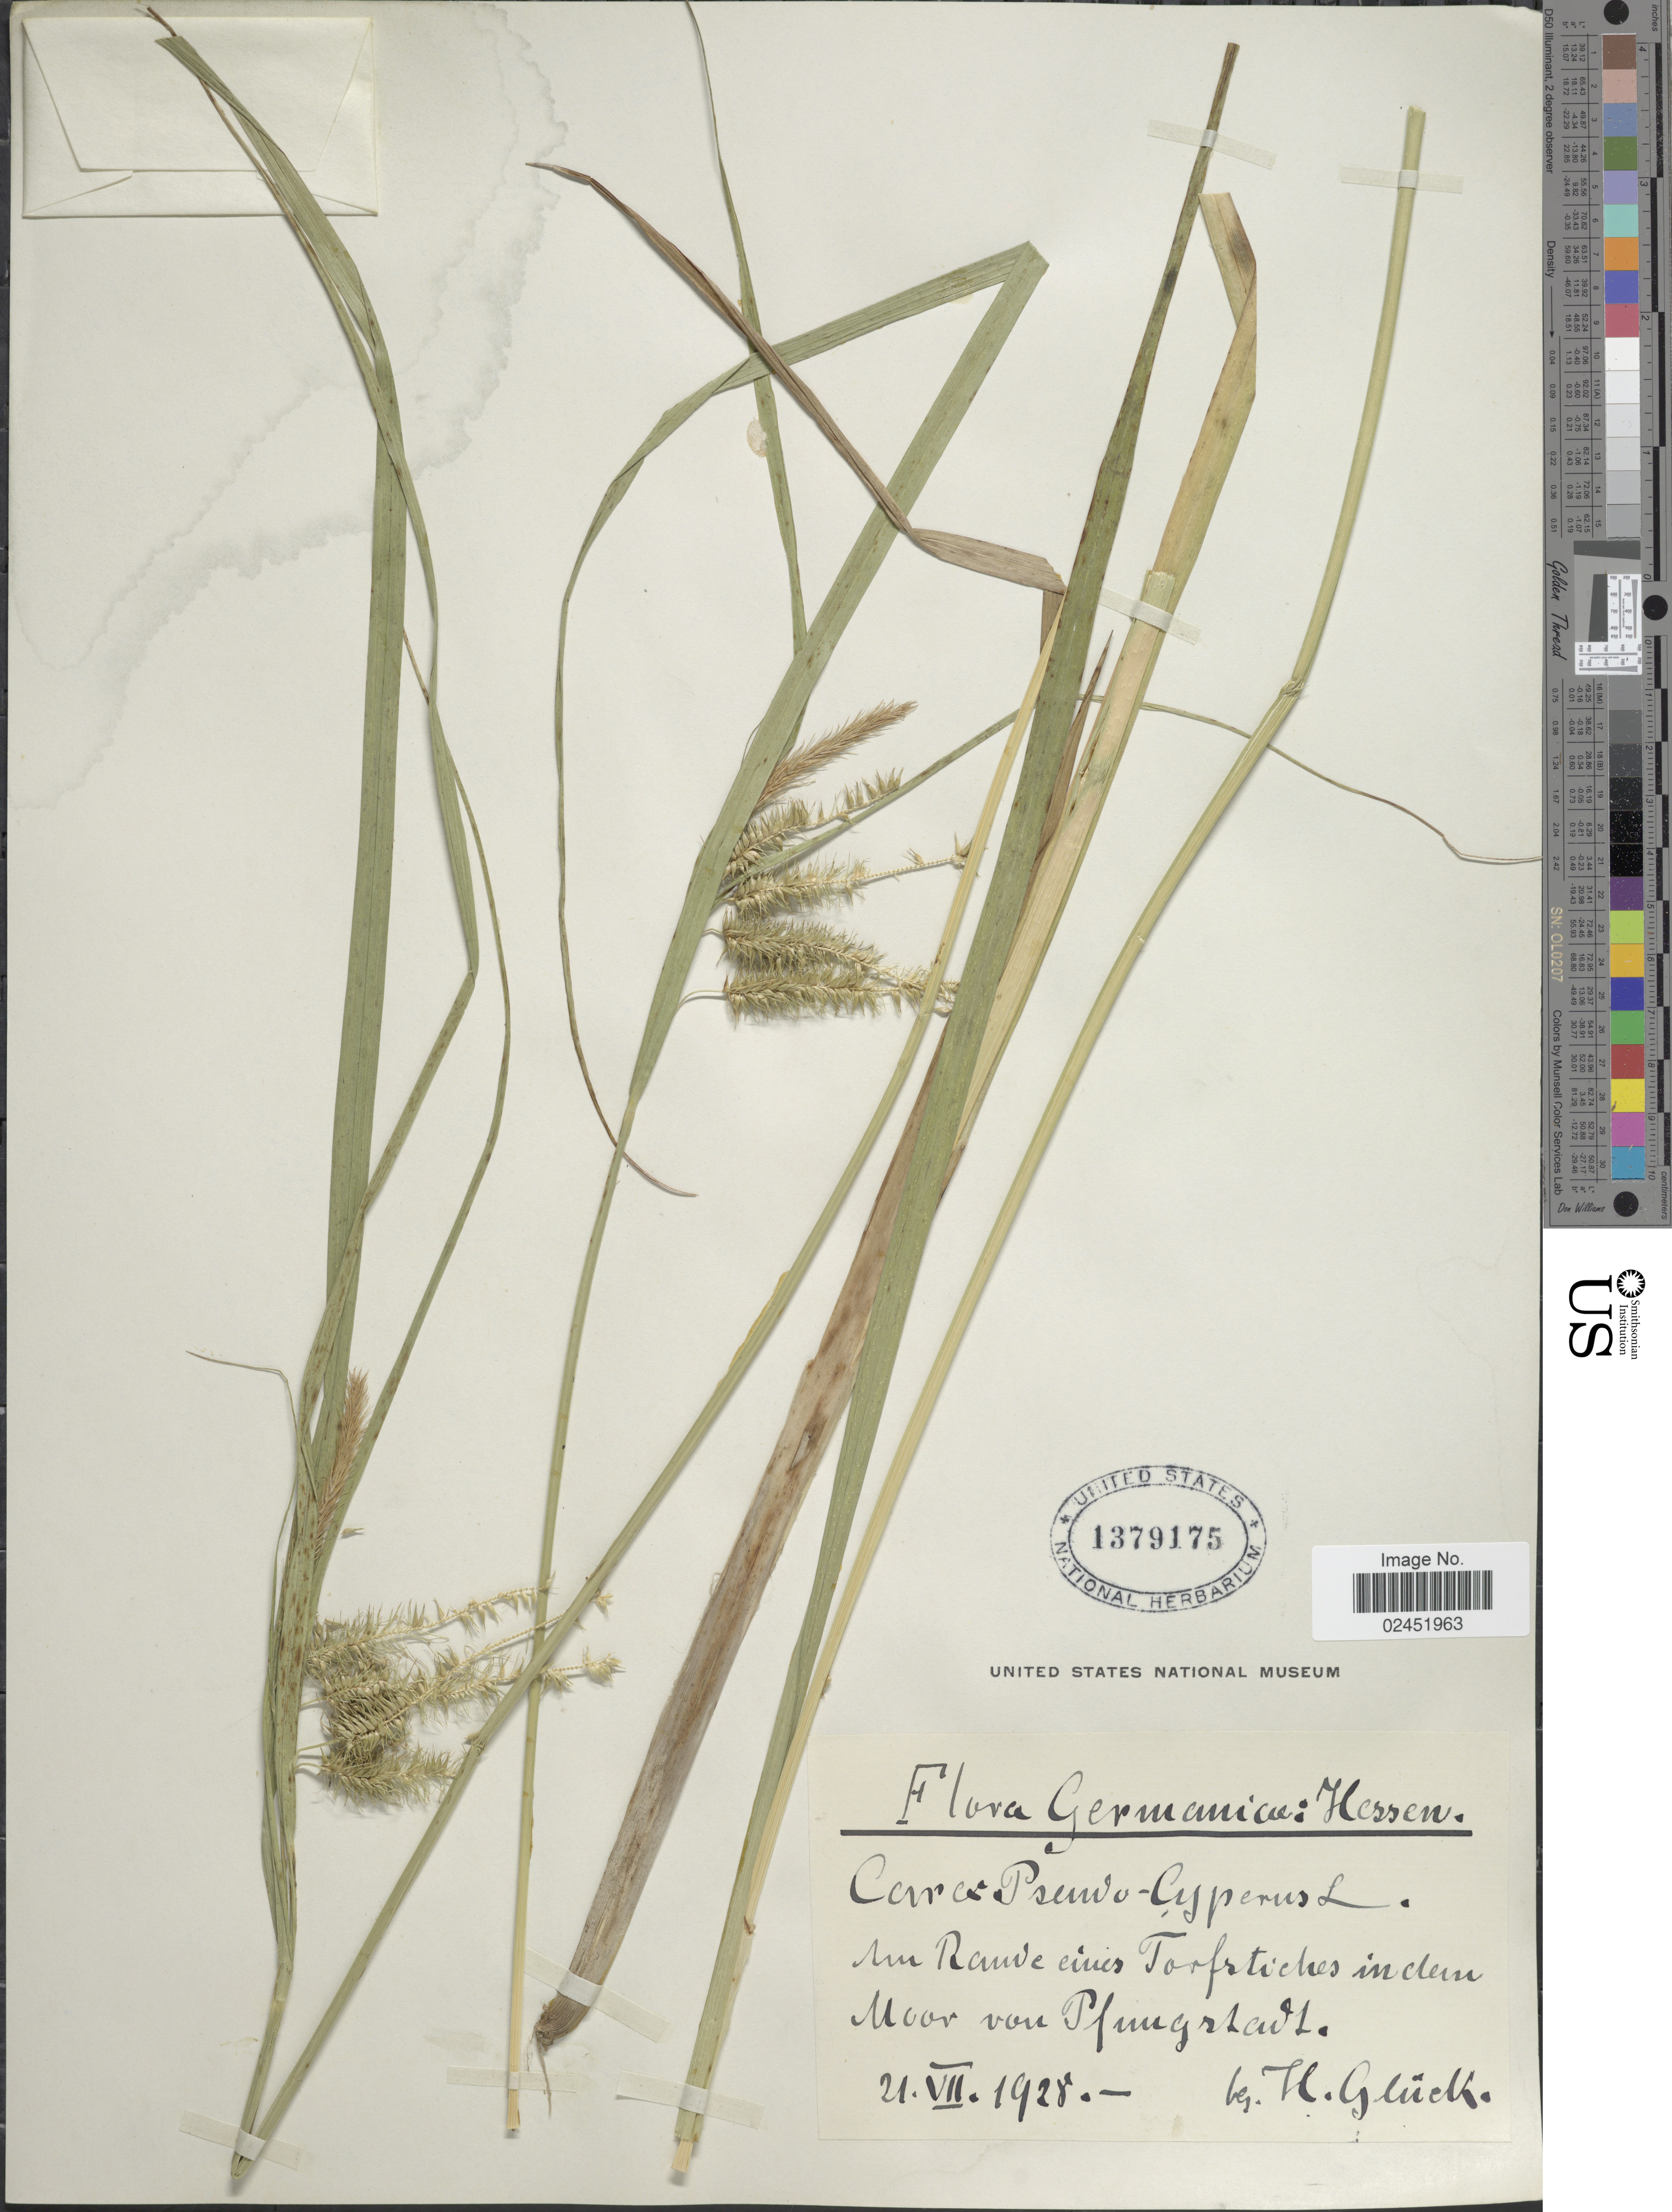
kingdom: Plantae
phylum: Tracheophyta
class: Liliopsida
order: Poales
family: Cyperaceae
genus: Carex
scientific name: Carex pseudocyperus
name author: L.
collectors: H. Glück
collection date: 1928-07-21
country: Germany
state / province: Hesse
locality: Im Rande eines Toofstiches in dem Moor von Plungstadt [interpreted]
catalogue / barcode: US 1379175